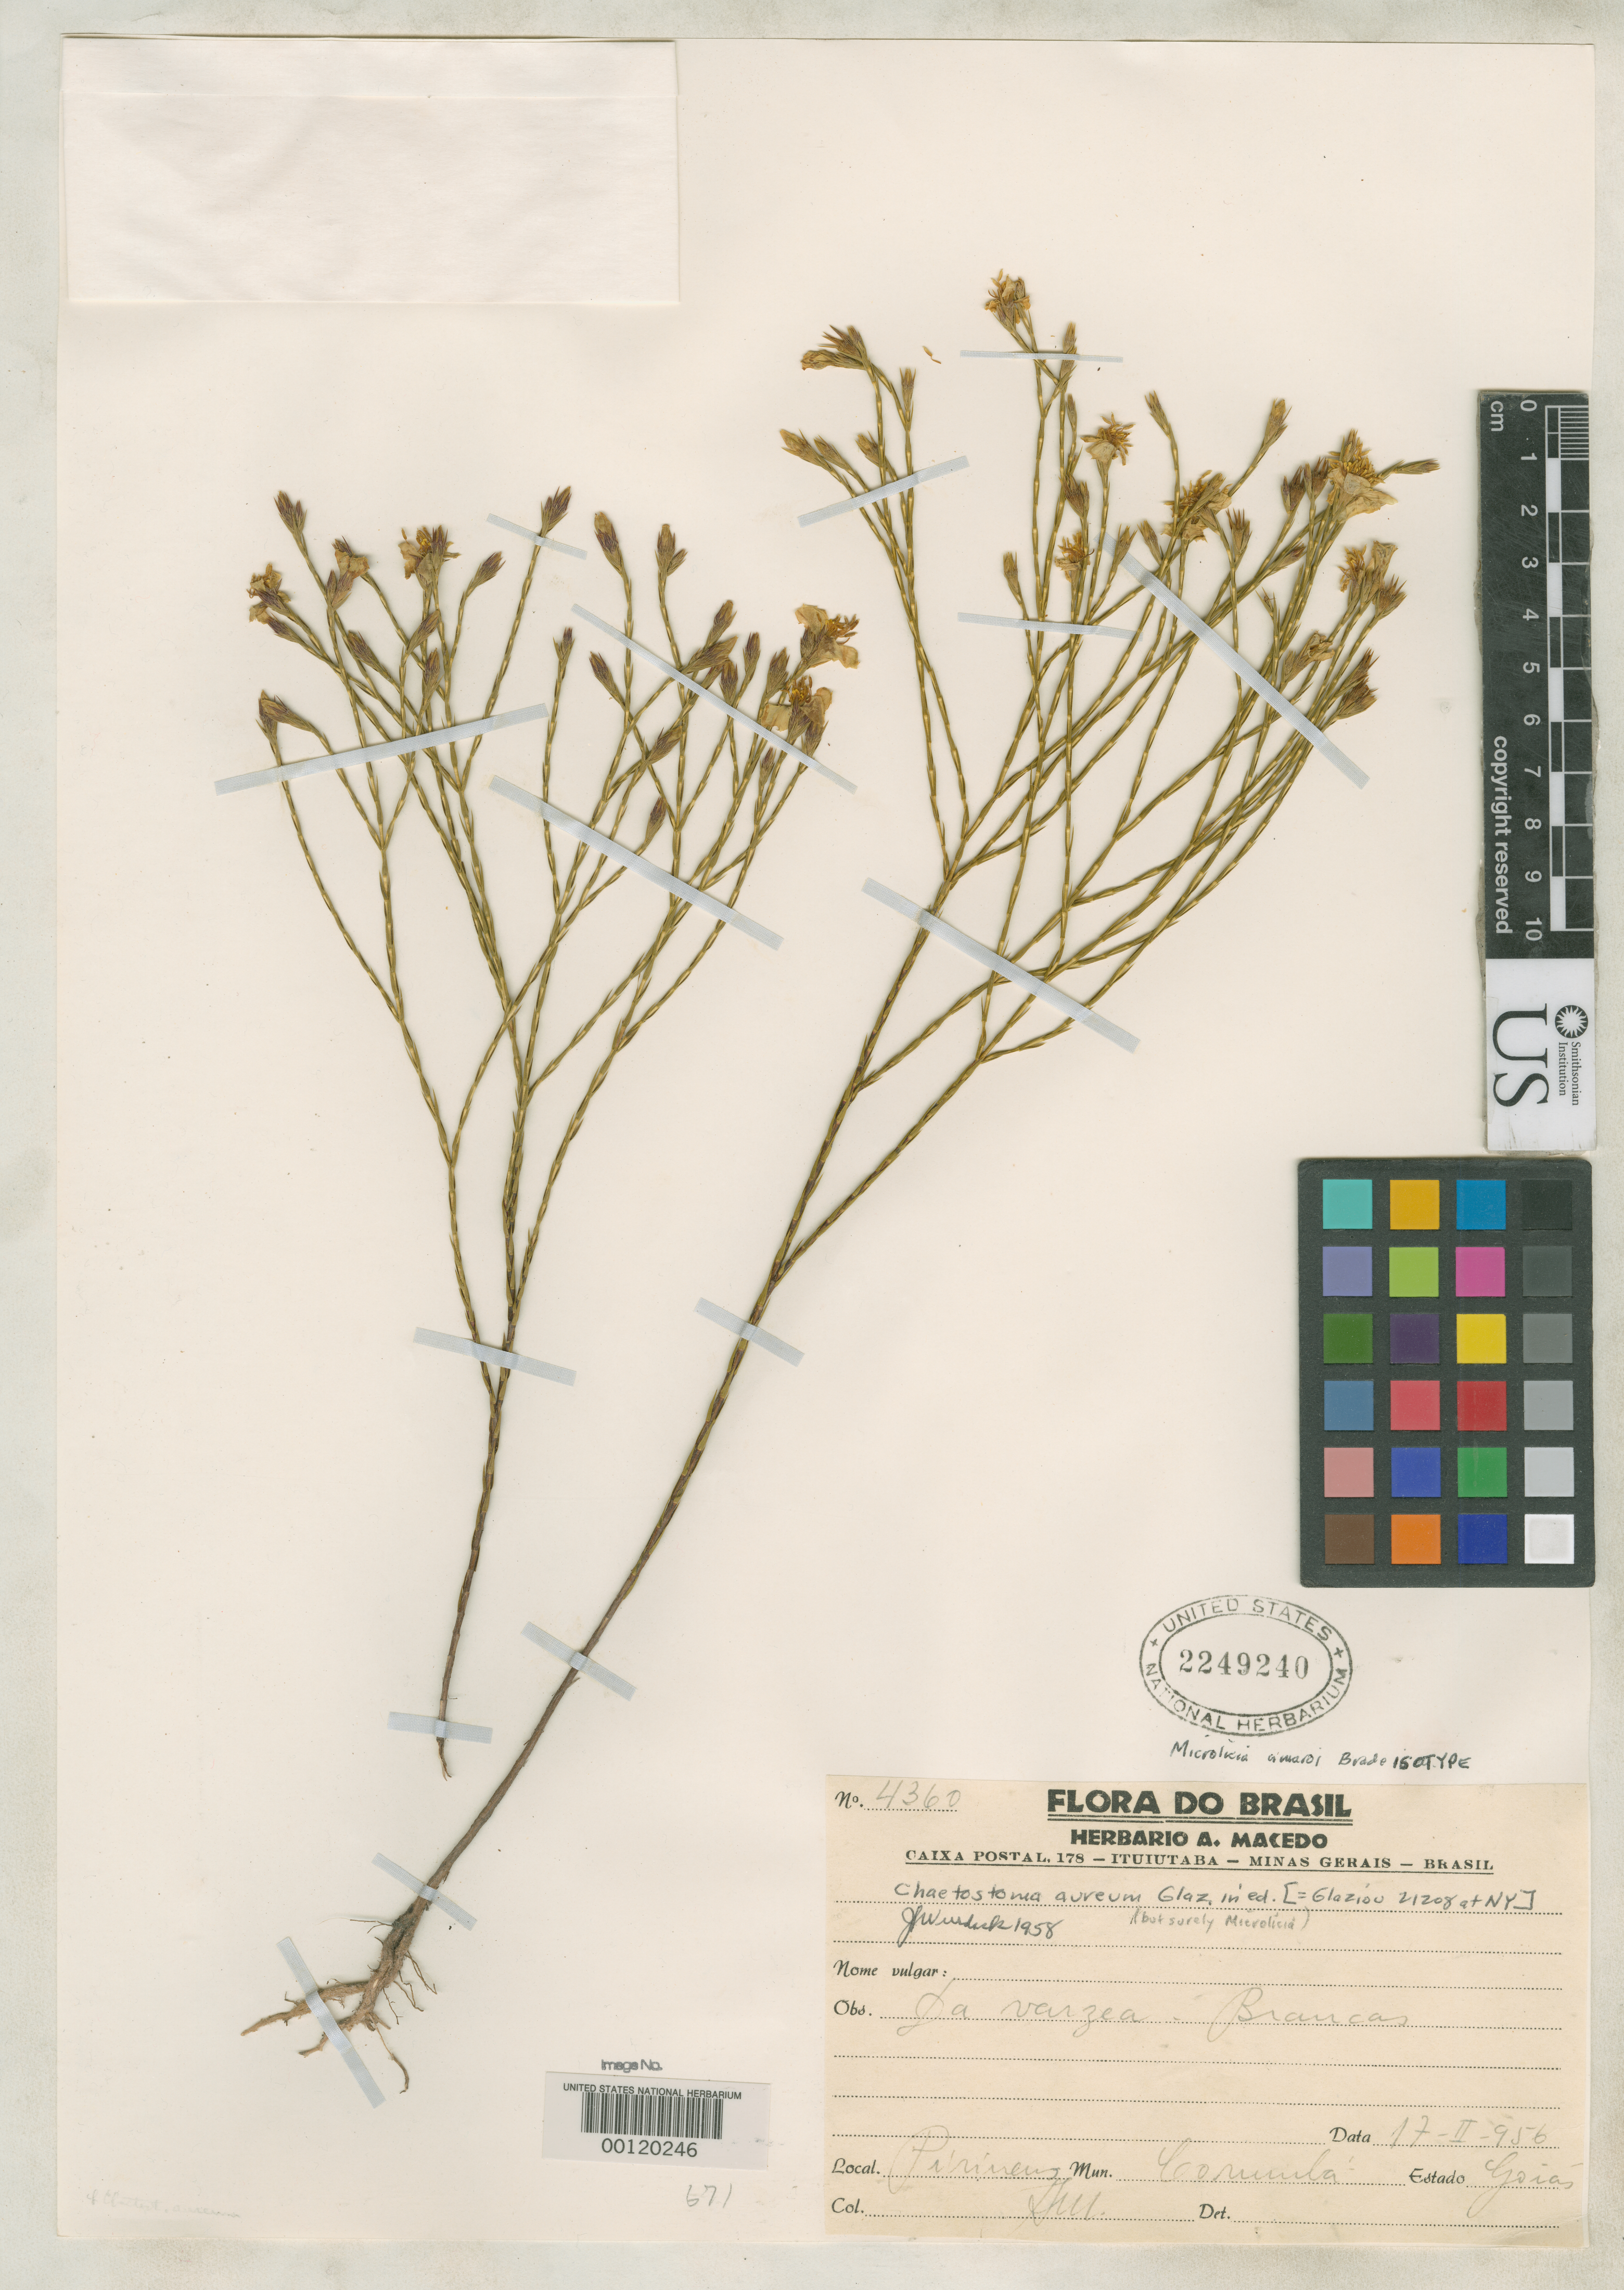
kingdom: Plantae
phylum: Tracheophyta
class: Magnoliopsida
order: Myrtales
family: Melastomataceae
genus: Microlicia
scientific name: Microlicia amaroi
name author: Brade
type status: Isotype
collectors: A. Macedo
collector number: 4360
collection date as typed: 17 Feb 1956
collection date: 1956-02-17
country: Brazil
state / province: Goiás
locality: Serra dos Pirineus near Corumba.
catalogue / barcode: US 2249240